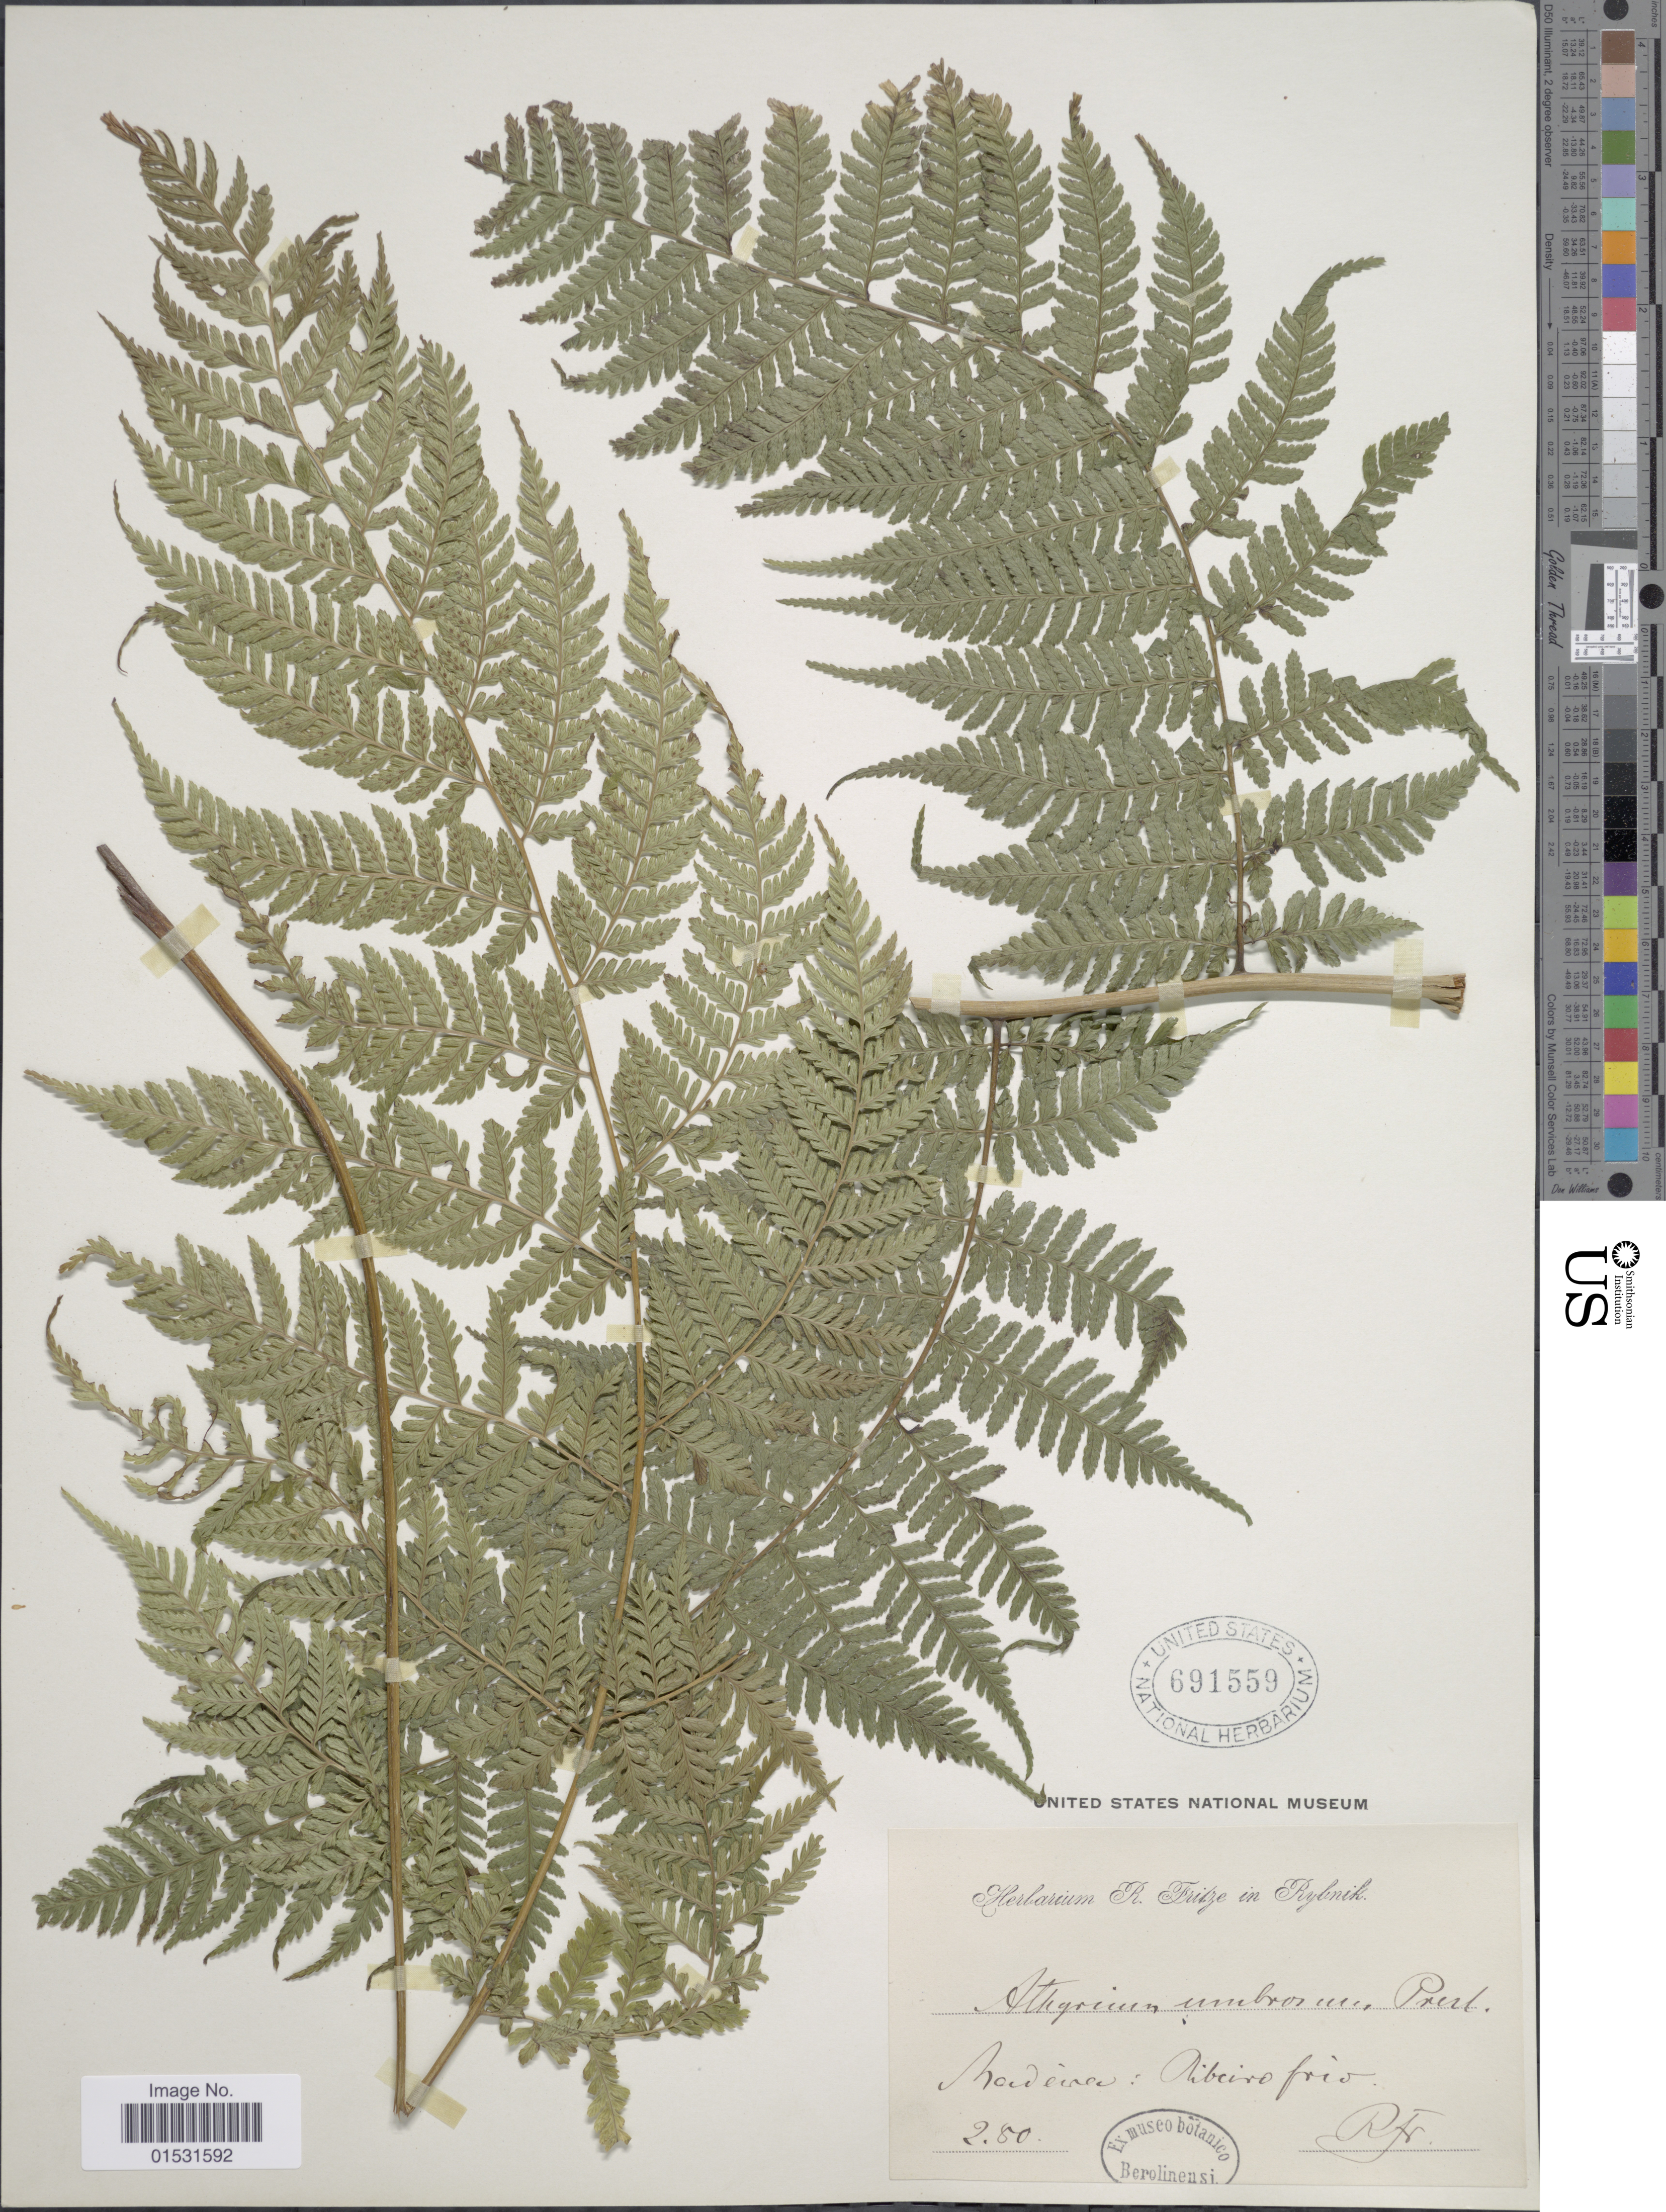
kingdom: Plantae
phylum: Tracheophyta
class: Polypodiopsida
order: Polypodiales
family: Athyriaceae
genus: Athyrium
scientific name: Athyrium umbrosum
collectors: R. Fritze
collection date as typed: Transcribed d/m/y: /2/80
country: Portugal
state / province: Madeira (Aut. Reg.)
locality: Ribeiro frio.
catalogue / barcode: US 691559